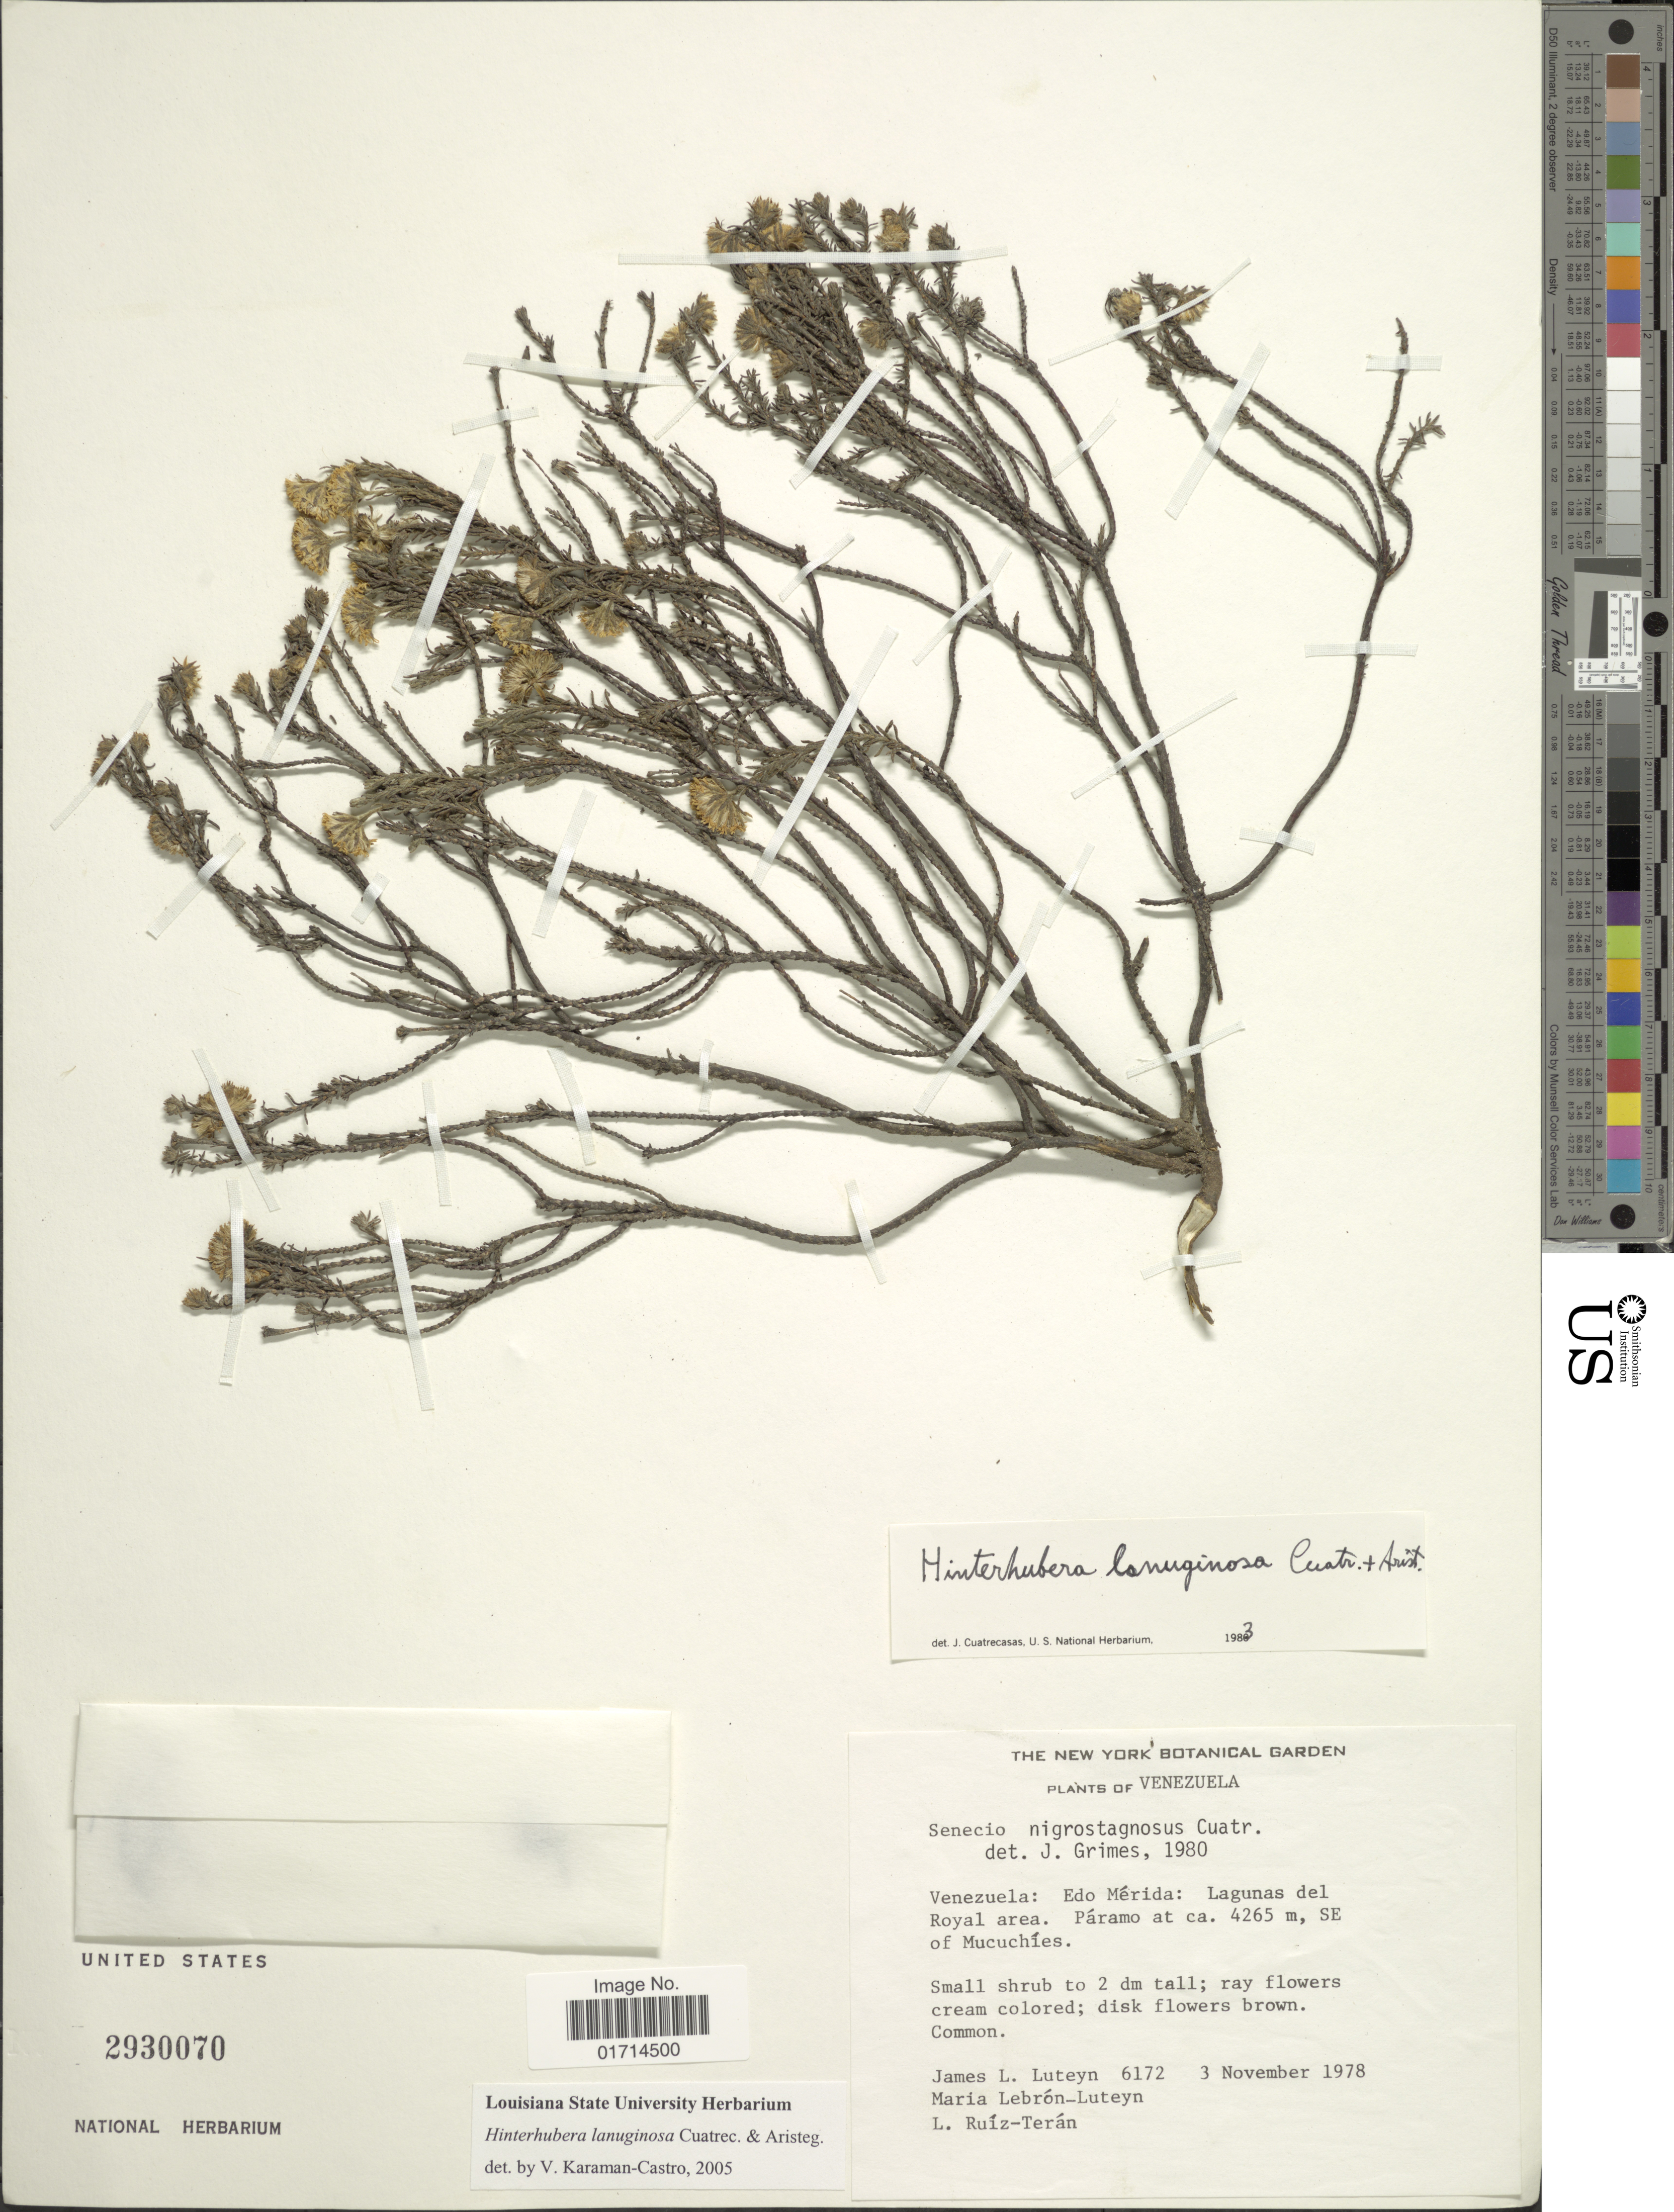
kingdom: Plantae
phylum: Tracheophyta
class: Magnoliopsida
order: Asterales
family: Asteraceae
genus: Hinterhubera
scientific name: Hinterhubera lanuginosa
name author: Cuatrec. & Aristeg.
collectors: J. L. Luteyn, M. L. Lebrón-Luteyn & L. E. Ruíz-Terán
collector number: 6172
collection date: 1978-11-03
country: Venezuela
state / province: Mérida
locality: Lagunas del Royal area, SE of Mucuchies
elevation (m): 4265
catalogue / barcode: US 2930070